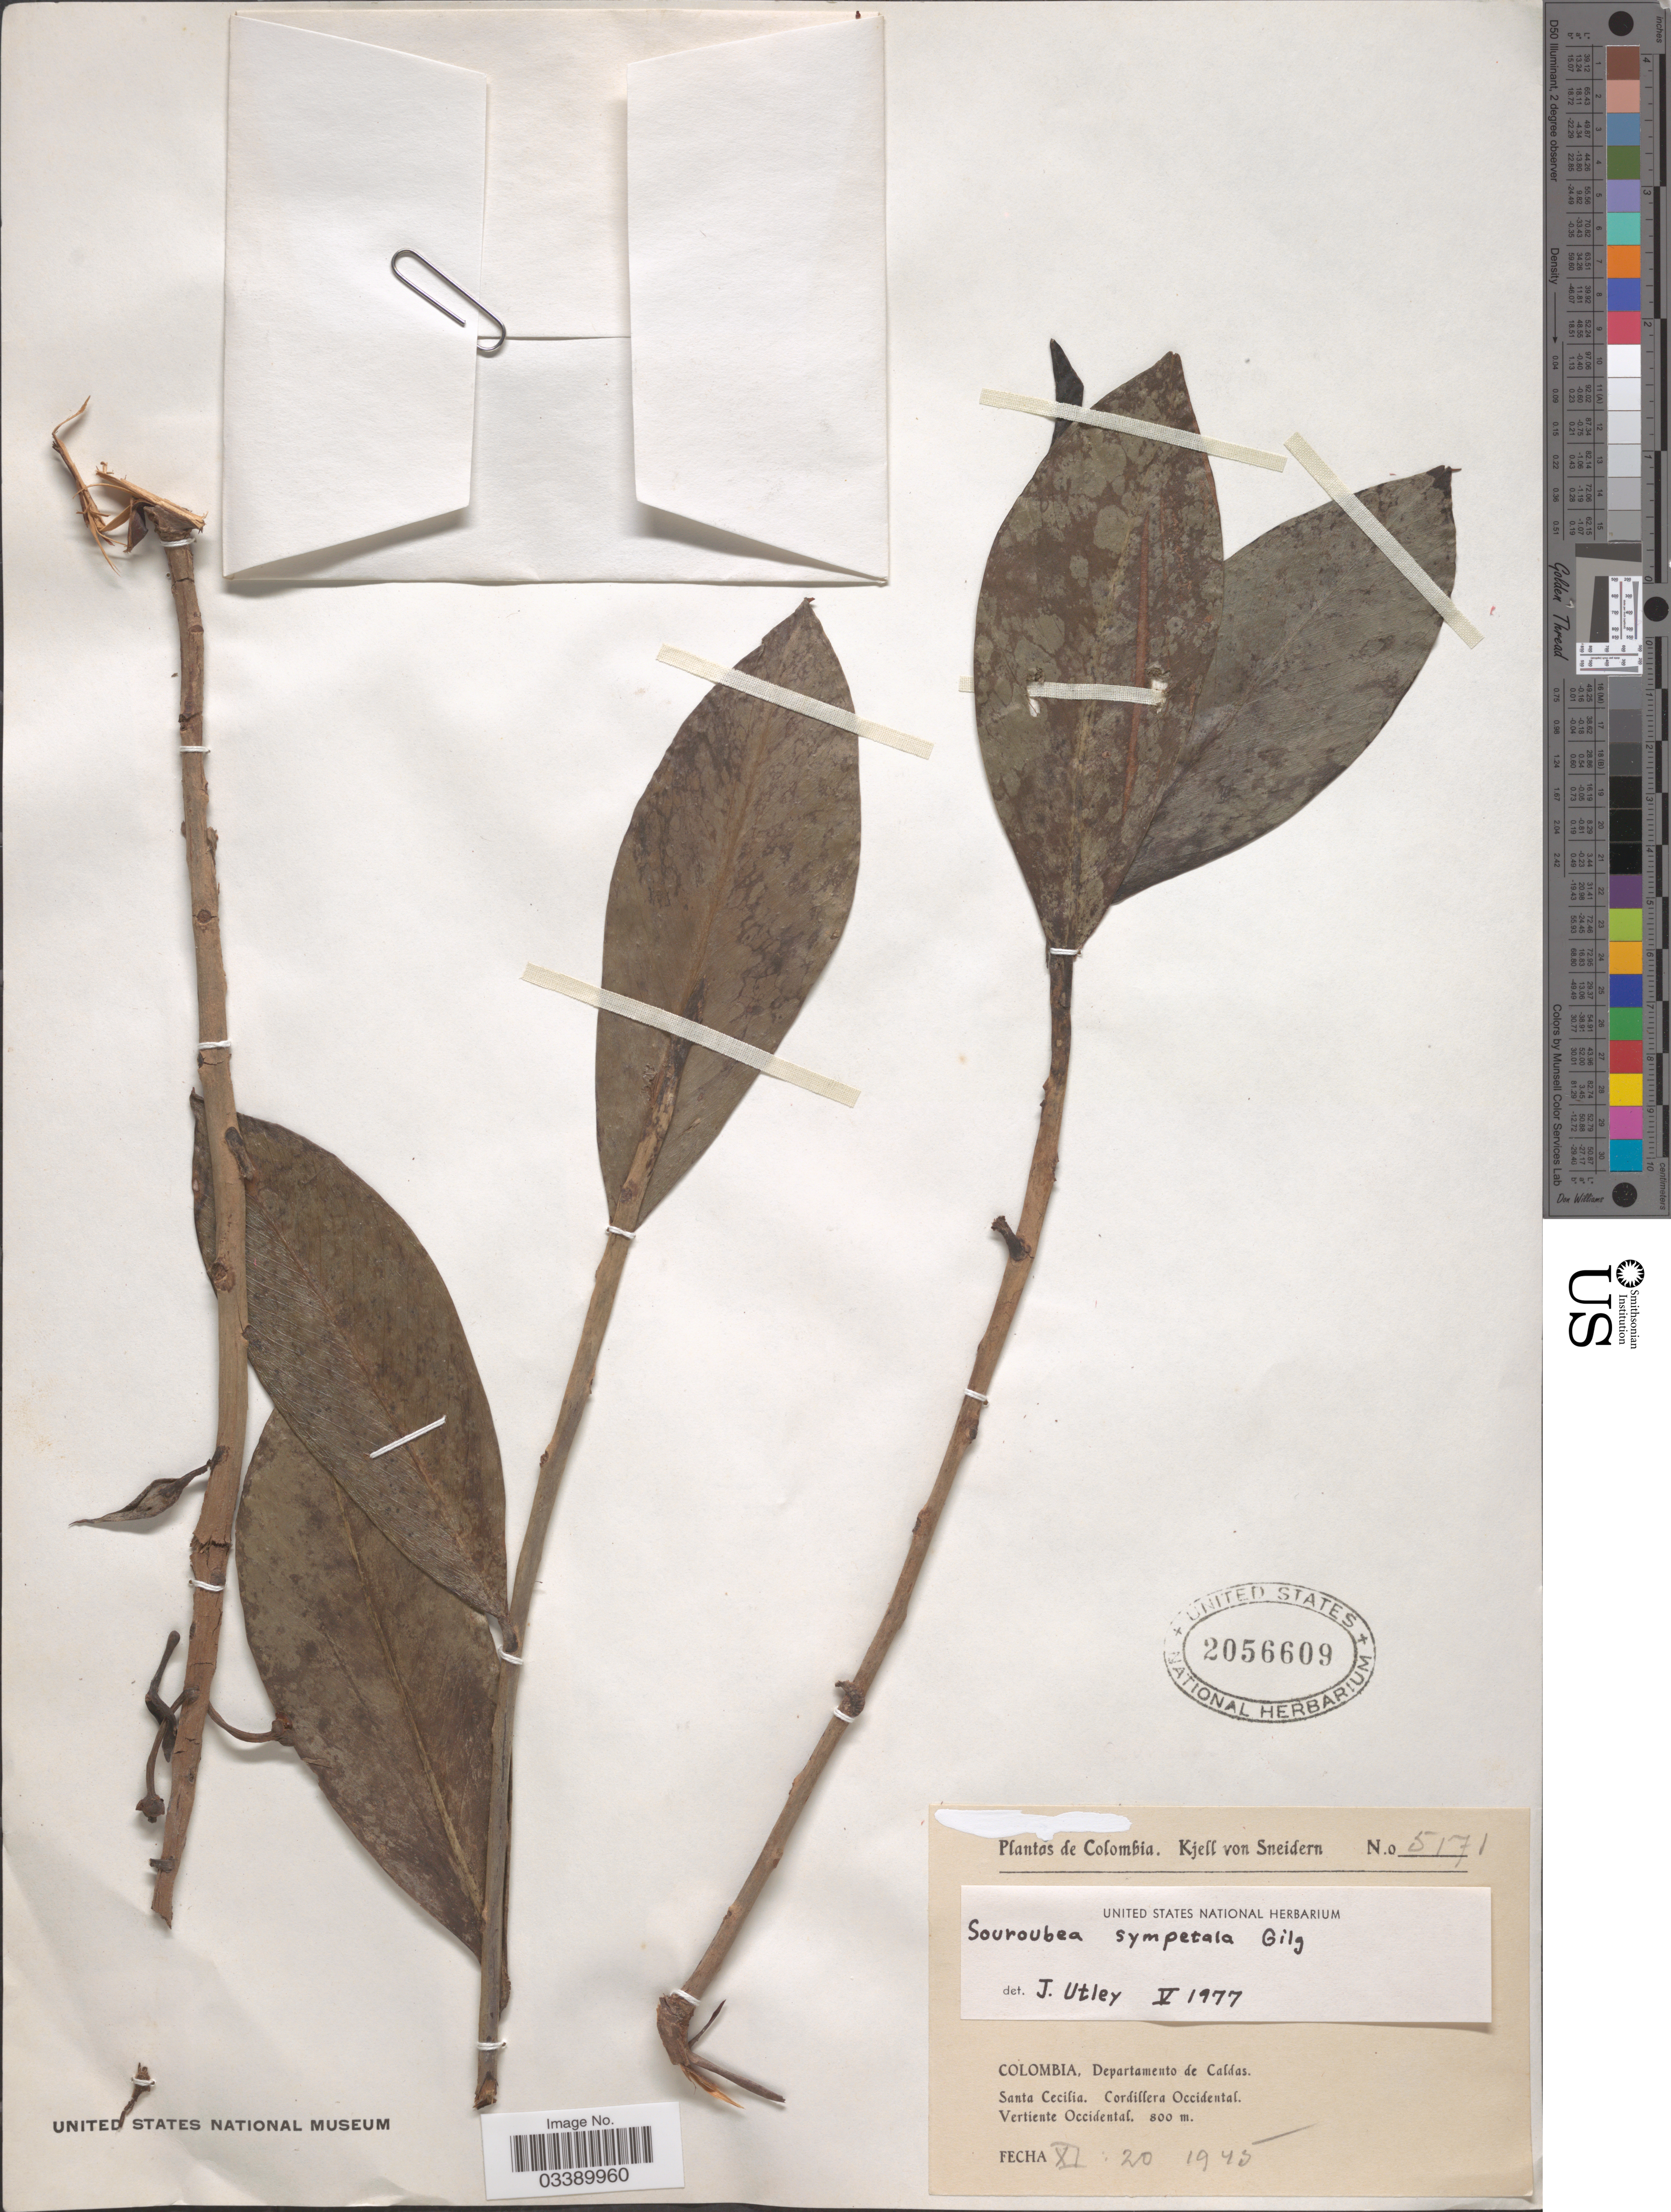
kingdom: Plantae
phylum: Tracheophyta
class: Magnoliopsida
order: Ericales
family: Marcgraviaceae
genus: Souroubea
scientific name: Souroubea sympetala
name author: Gilg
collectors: K. von Sneidern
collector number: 5171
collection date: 1945-11-20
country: Colombia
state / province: Caldas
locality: Departamento de Caldas. Santa Cecilia. Cordillera Occidental. Vertiente Occidental.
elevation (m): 800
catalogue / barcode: US 2056609